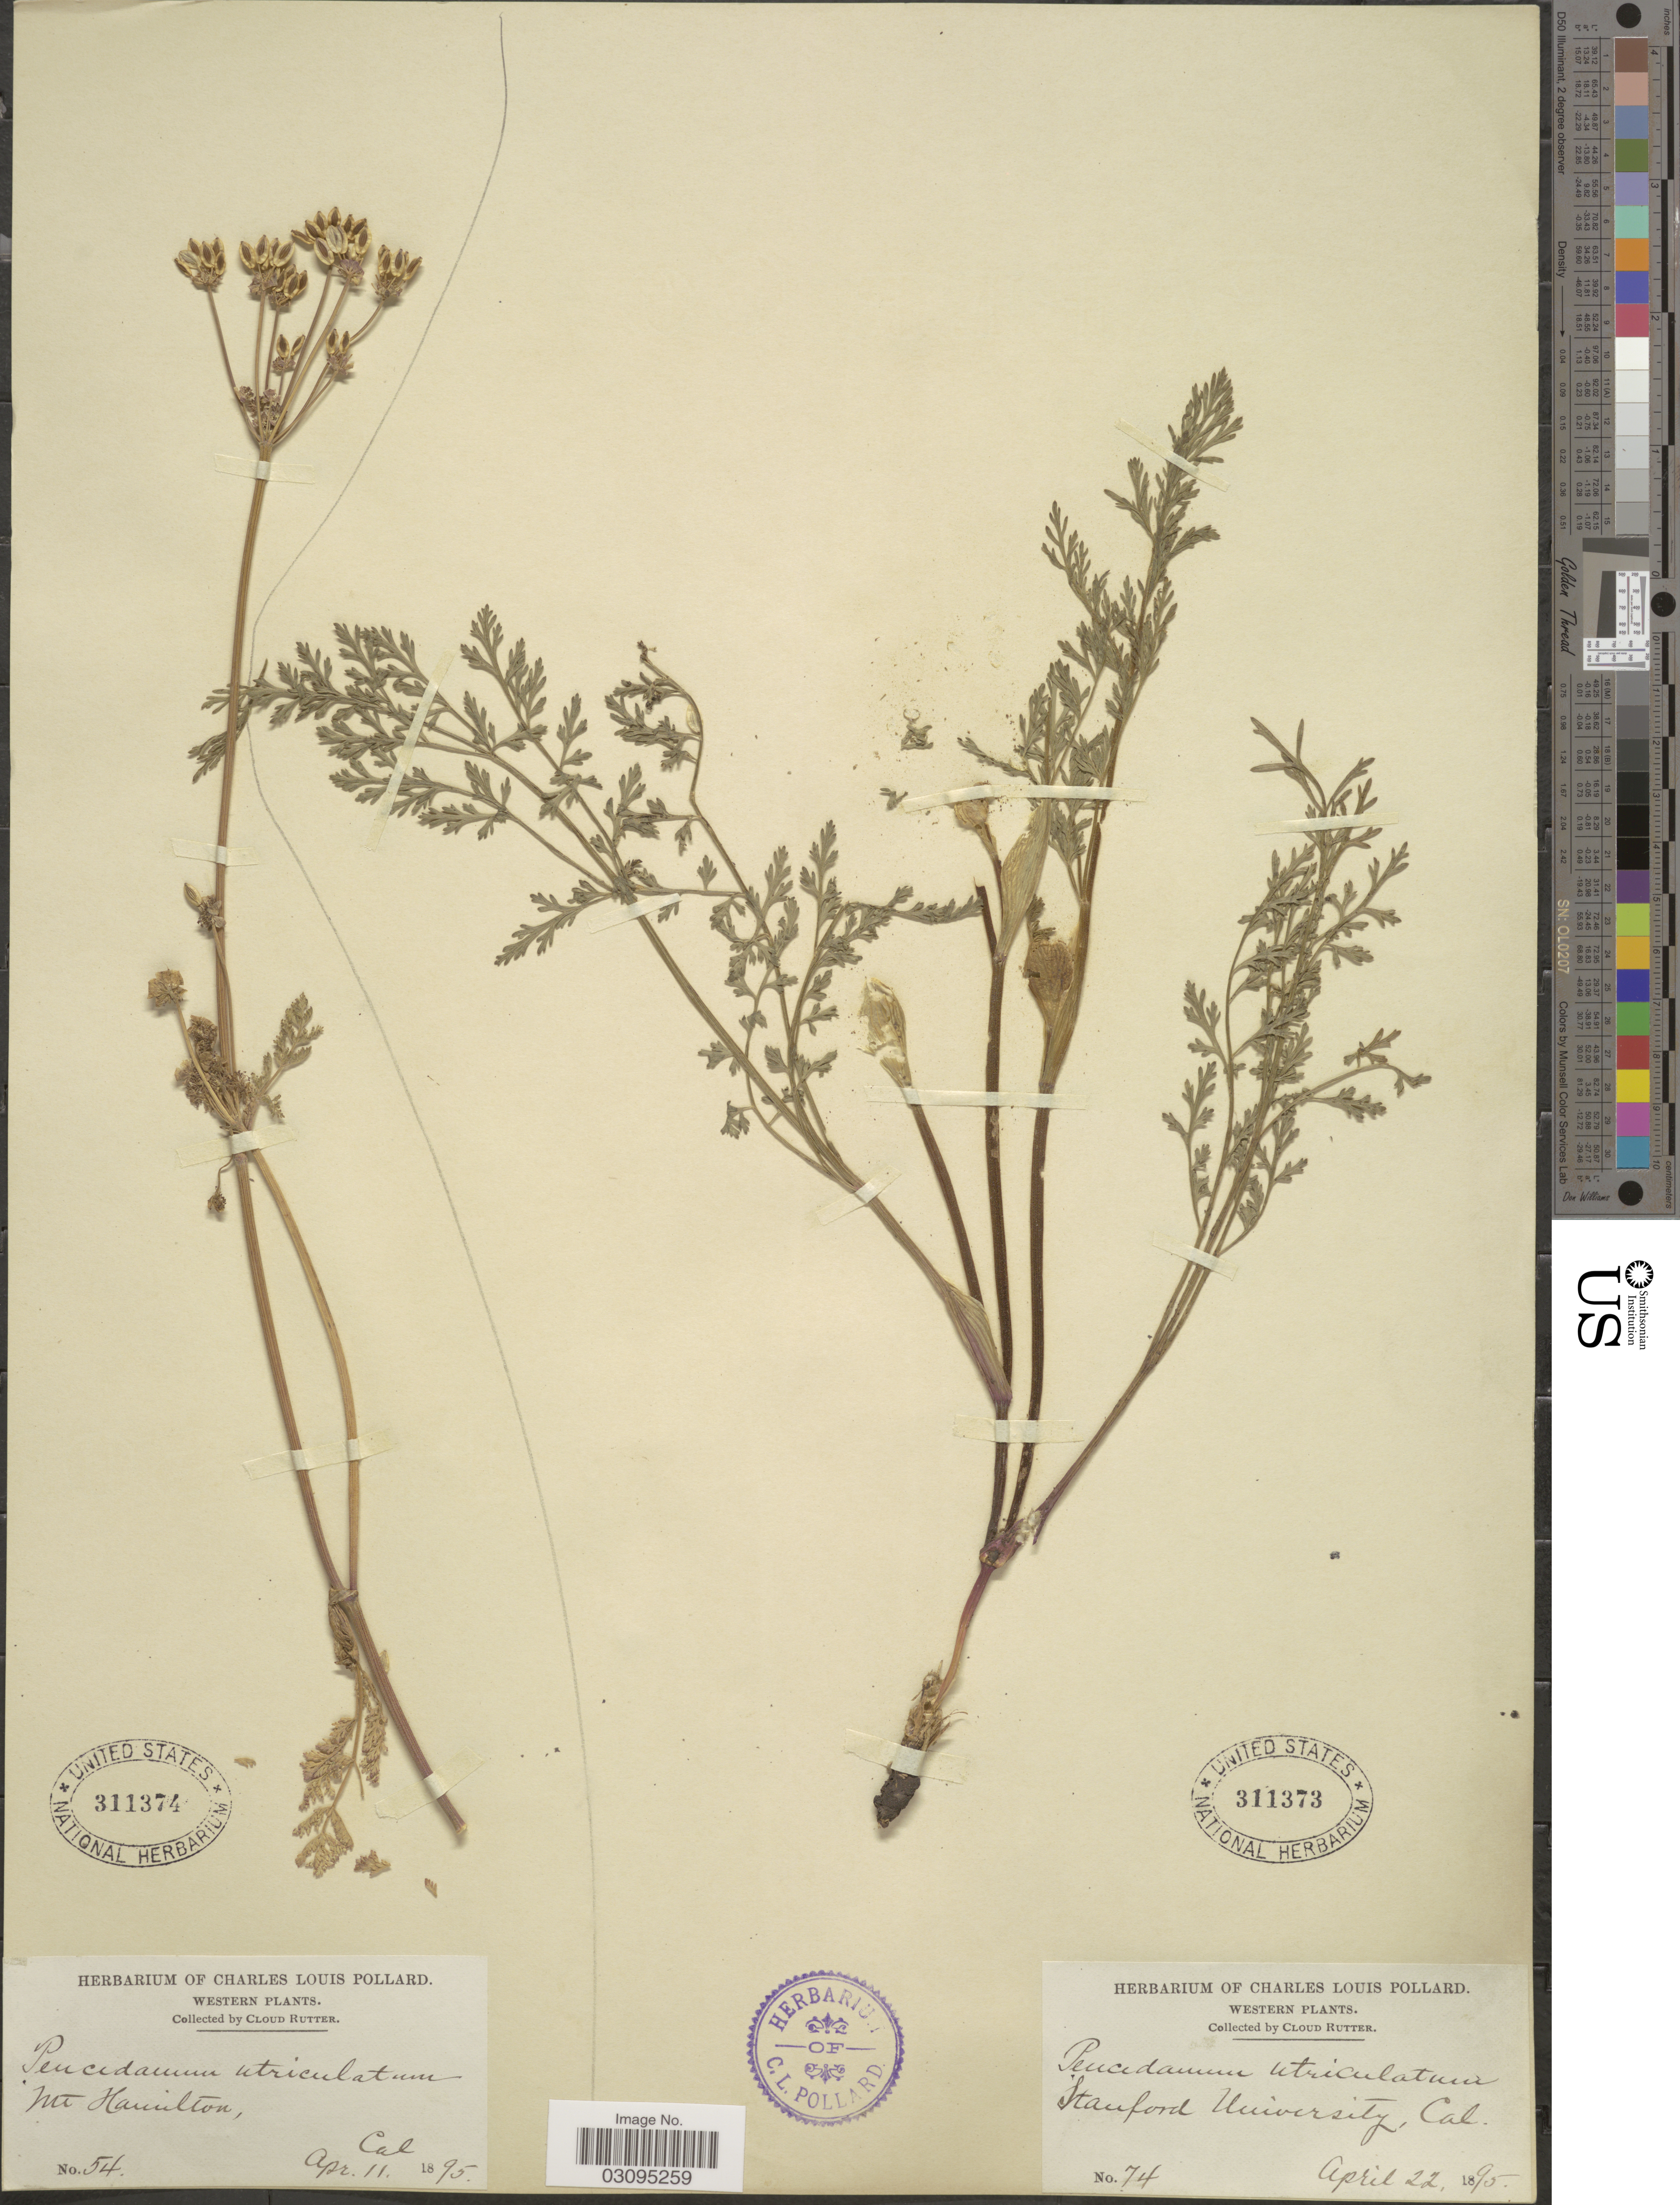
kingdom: Plantae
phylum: Tracheophyta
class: Magnoliopsida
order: Apiales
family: Apiaceae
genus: Lomatium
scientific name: Lomatium utriculatum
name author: (Nutt. ex Torr. & A. Gray) J.M. Coult. & Rose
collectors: C. Rutter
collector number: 54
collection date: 1895-04-11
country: United States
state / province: California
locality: Western, Mt. Hamilton.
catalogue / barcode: US 311374